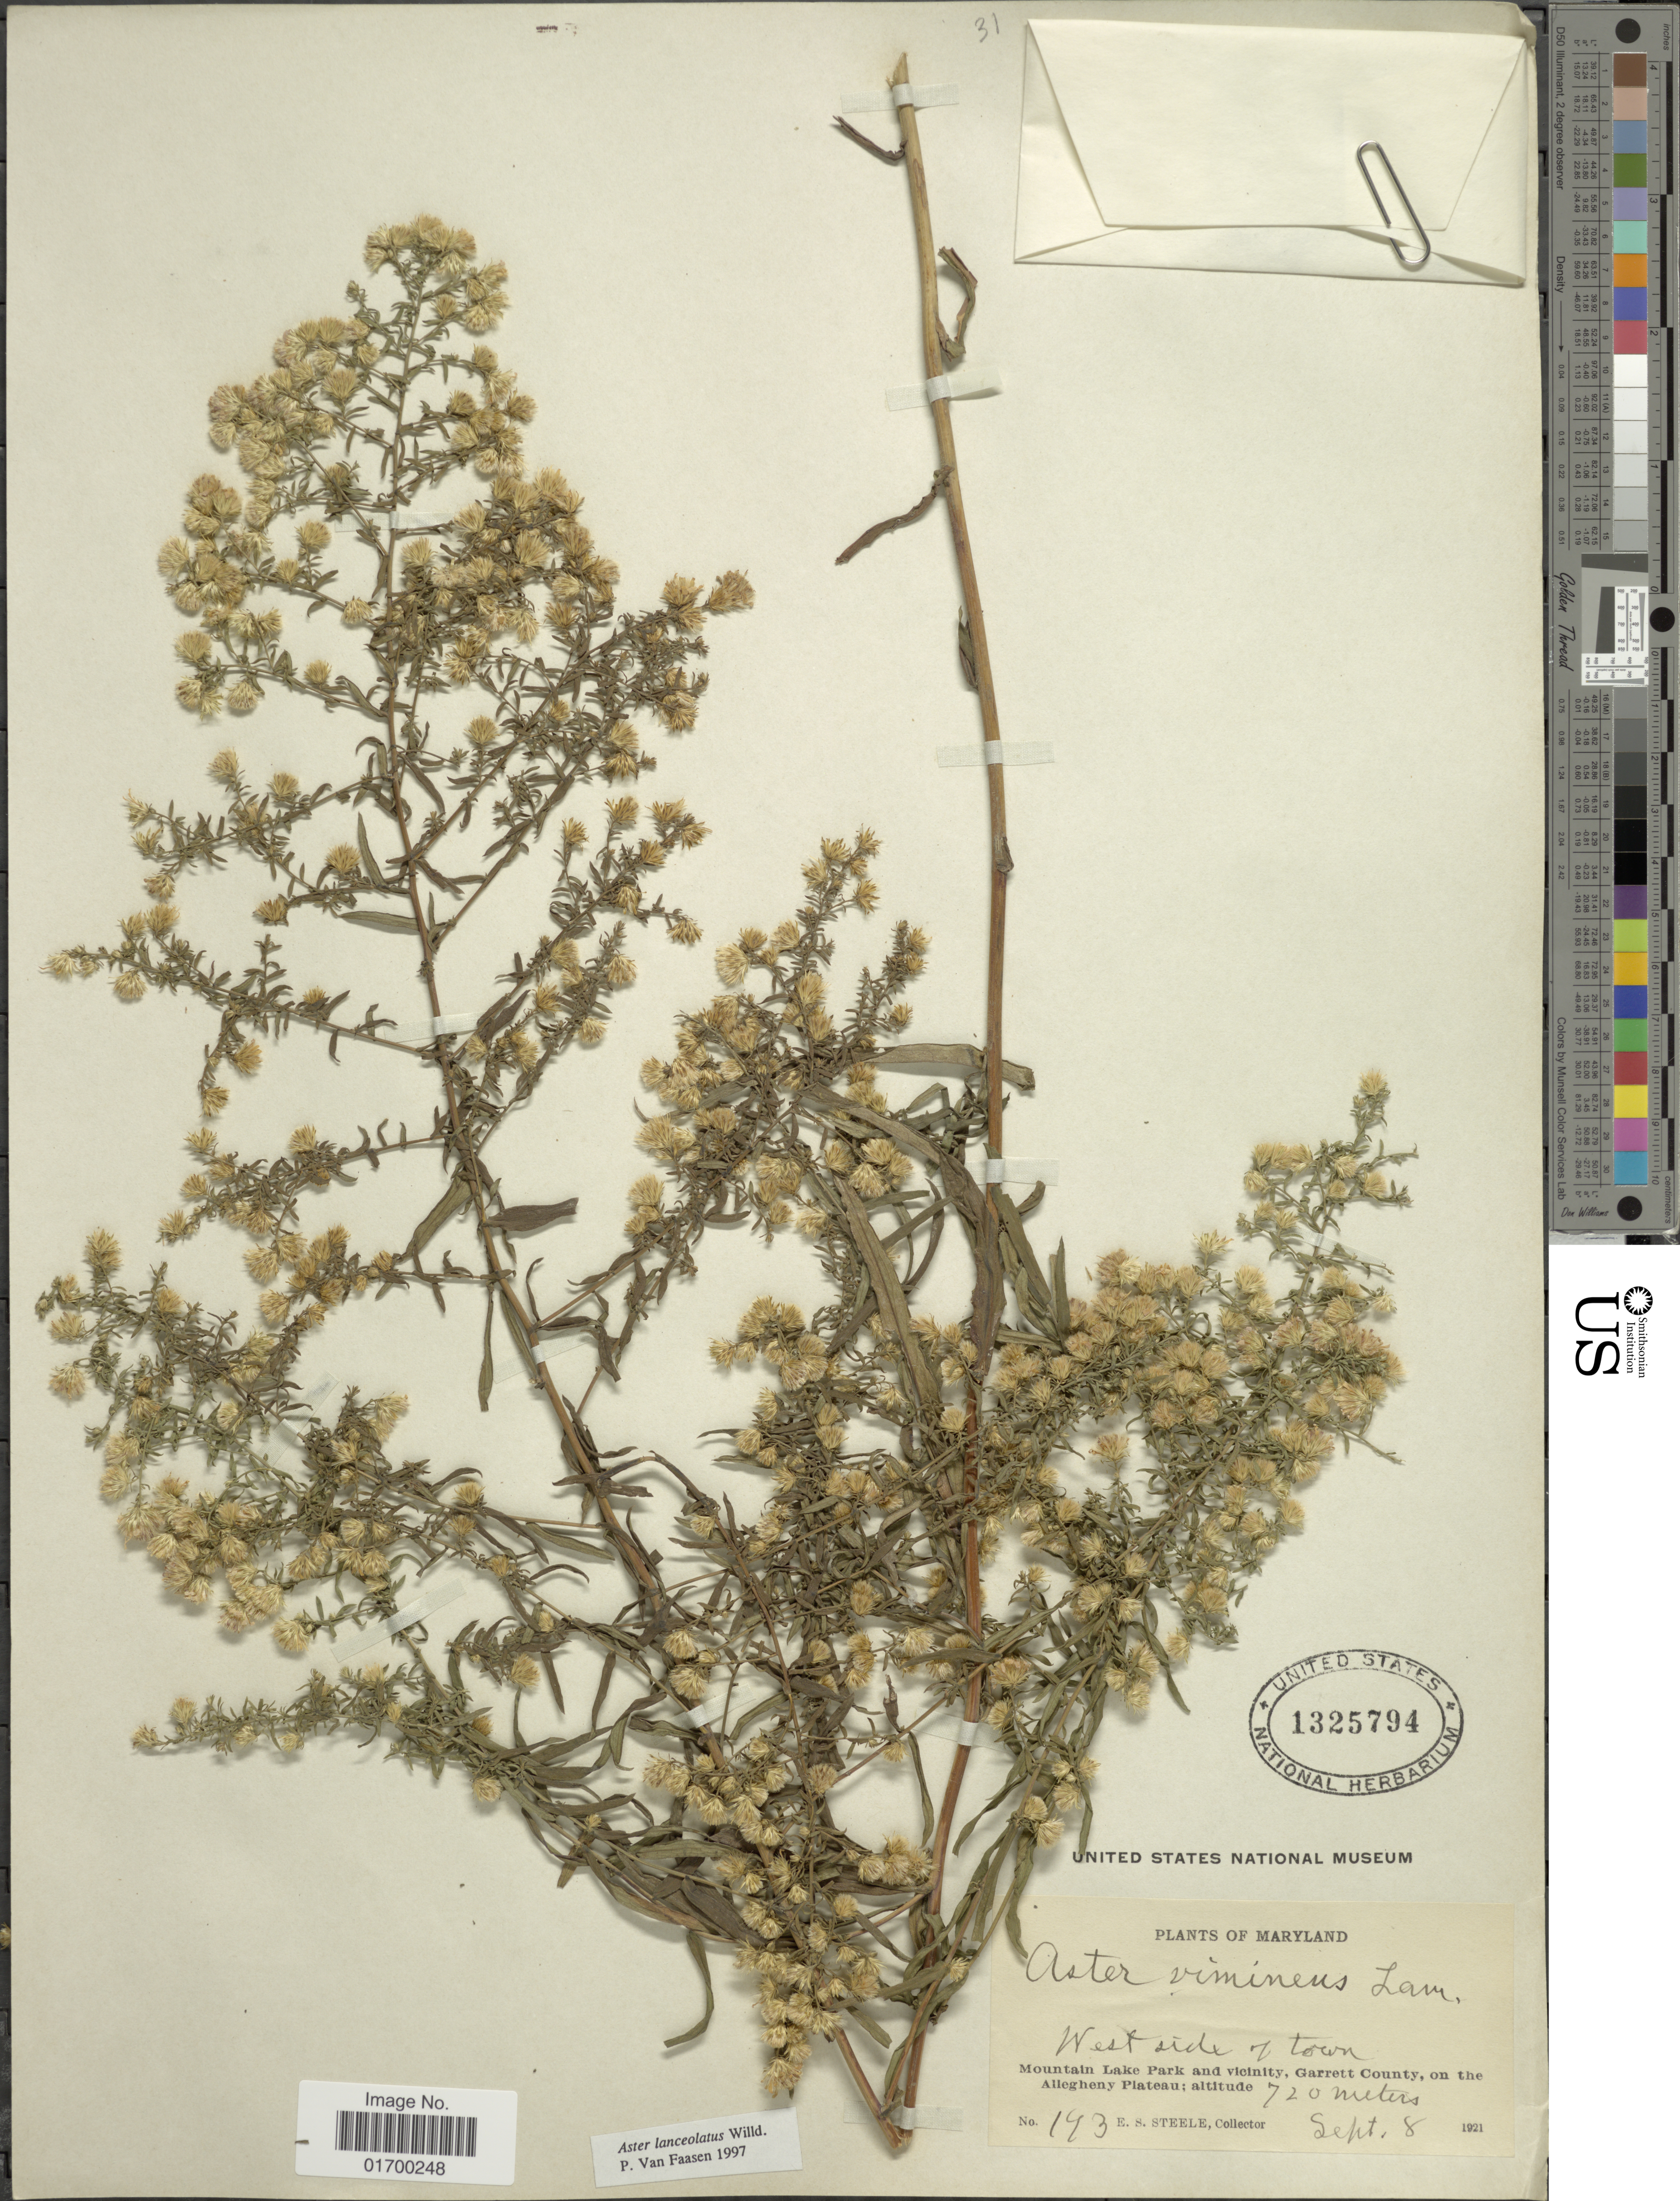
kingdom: Plantae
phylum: Tracheophyta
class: Magnoliopsida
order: Asterales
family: Asteraceae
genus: Symphyotrichum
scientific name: Symphyotrichum lanceolatum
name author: (Willd.) G.L. Nesom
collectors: E. Steele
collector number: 193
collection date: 1921-09-08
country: United States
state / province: Maryland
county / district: Garrett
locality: West side of town, Mountain Lake Park and vicinity, on the Allegheny Plateau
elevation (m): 720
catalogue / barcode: US 1325794